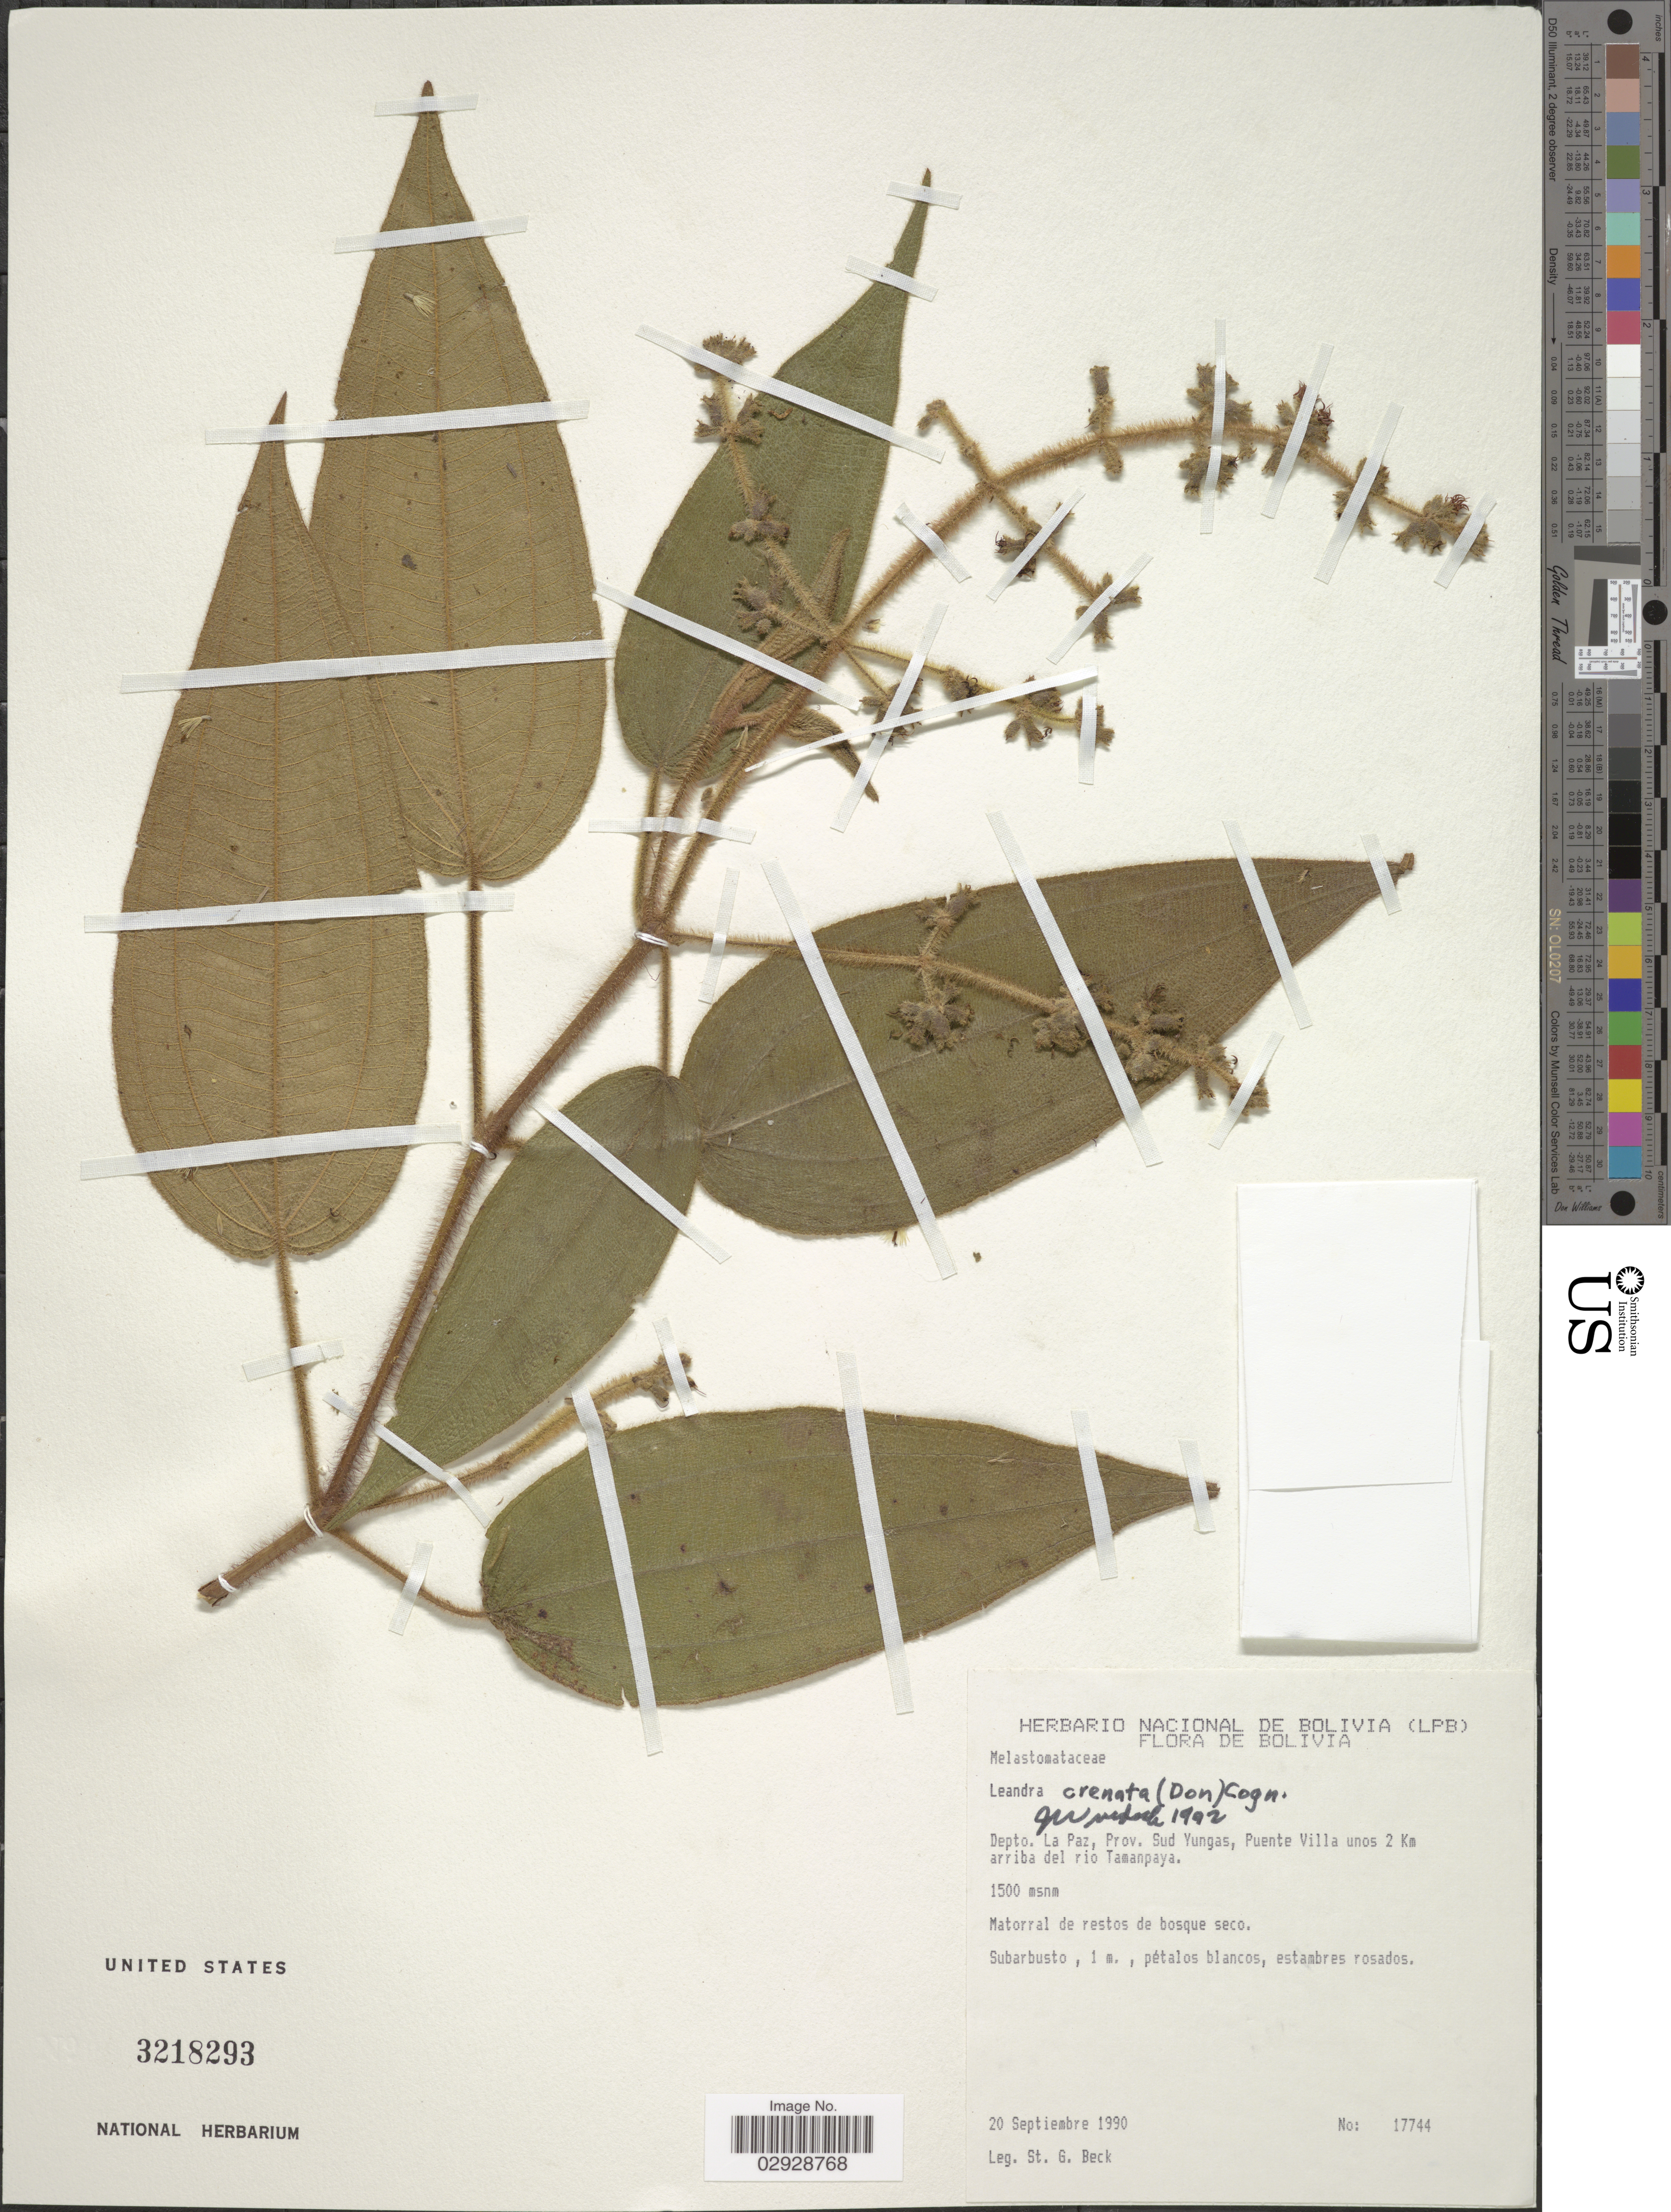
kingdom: Plantae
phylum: Tracheophyta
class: Magnoliopsida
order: Myrtales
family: Melastomataceae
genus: Leandra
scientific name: Leandra crenata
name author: (D. Don) Cogn.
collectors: S. G. Beck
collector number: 17744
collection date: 1990-09-20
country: Bolivia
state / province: La Paz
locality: Depto. La Paz, Prov. Sud Yungas, Puente Villa unos 2 Km arriba del rio Tamanpaya.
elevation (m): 1500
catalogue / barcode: US 3218293